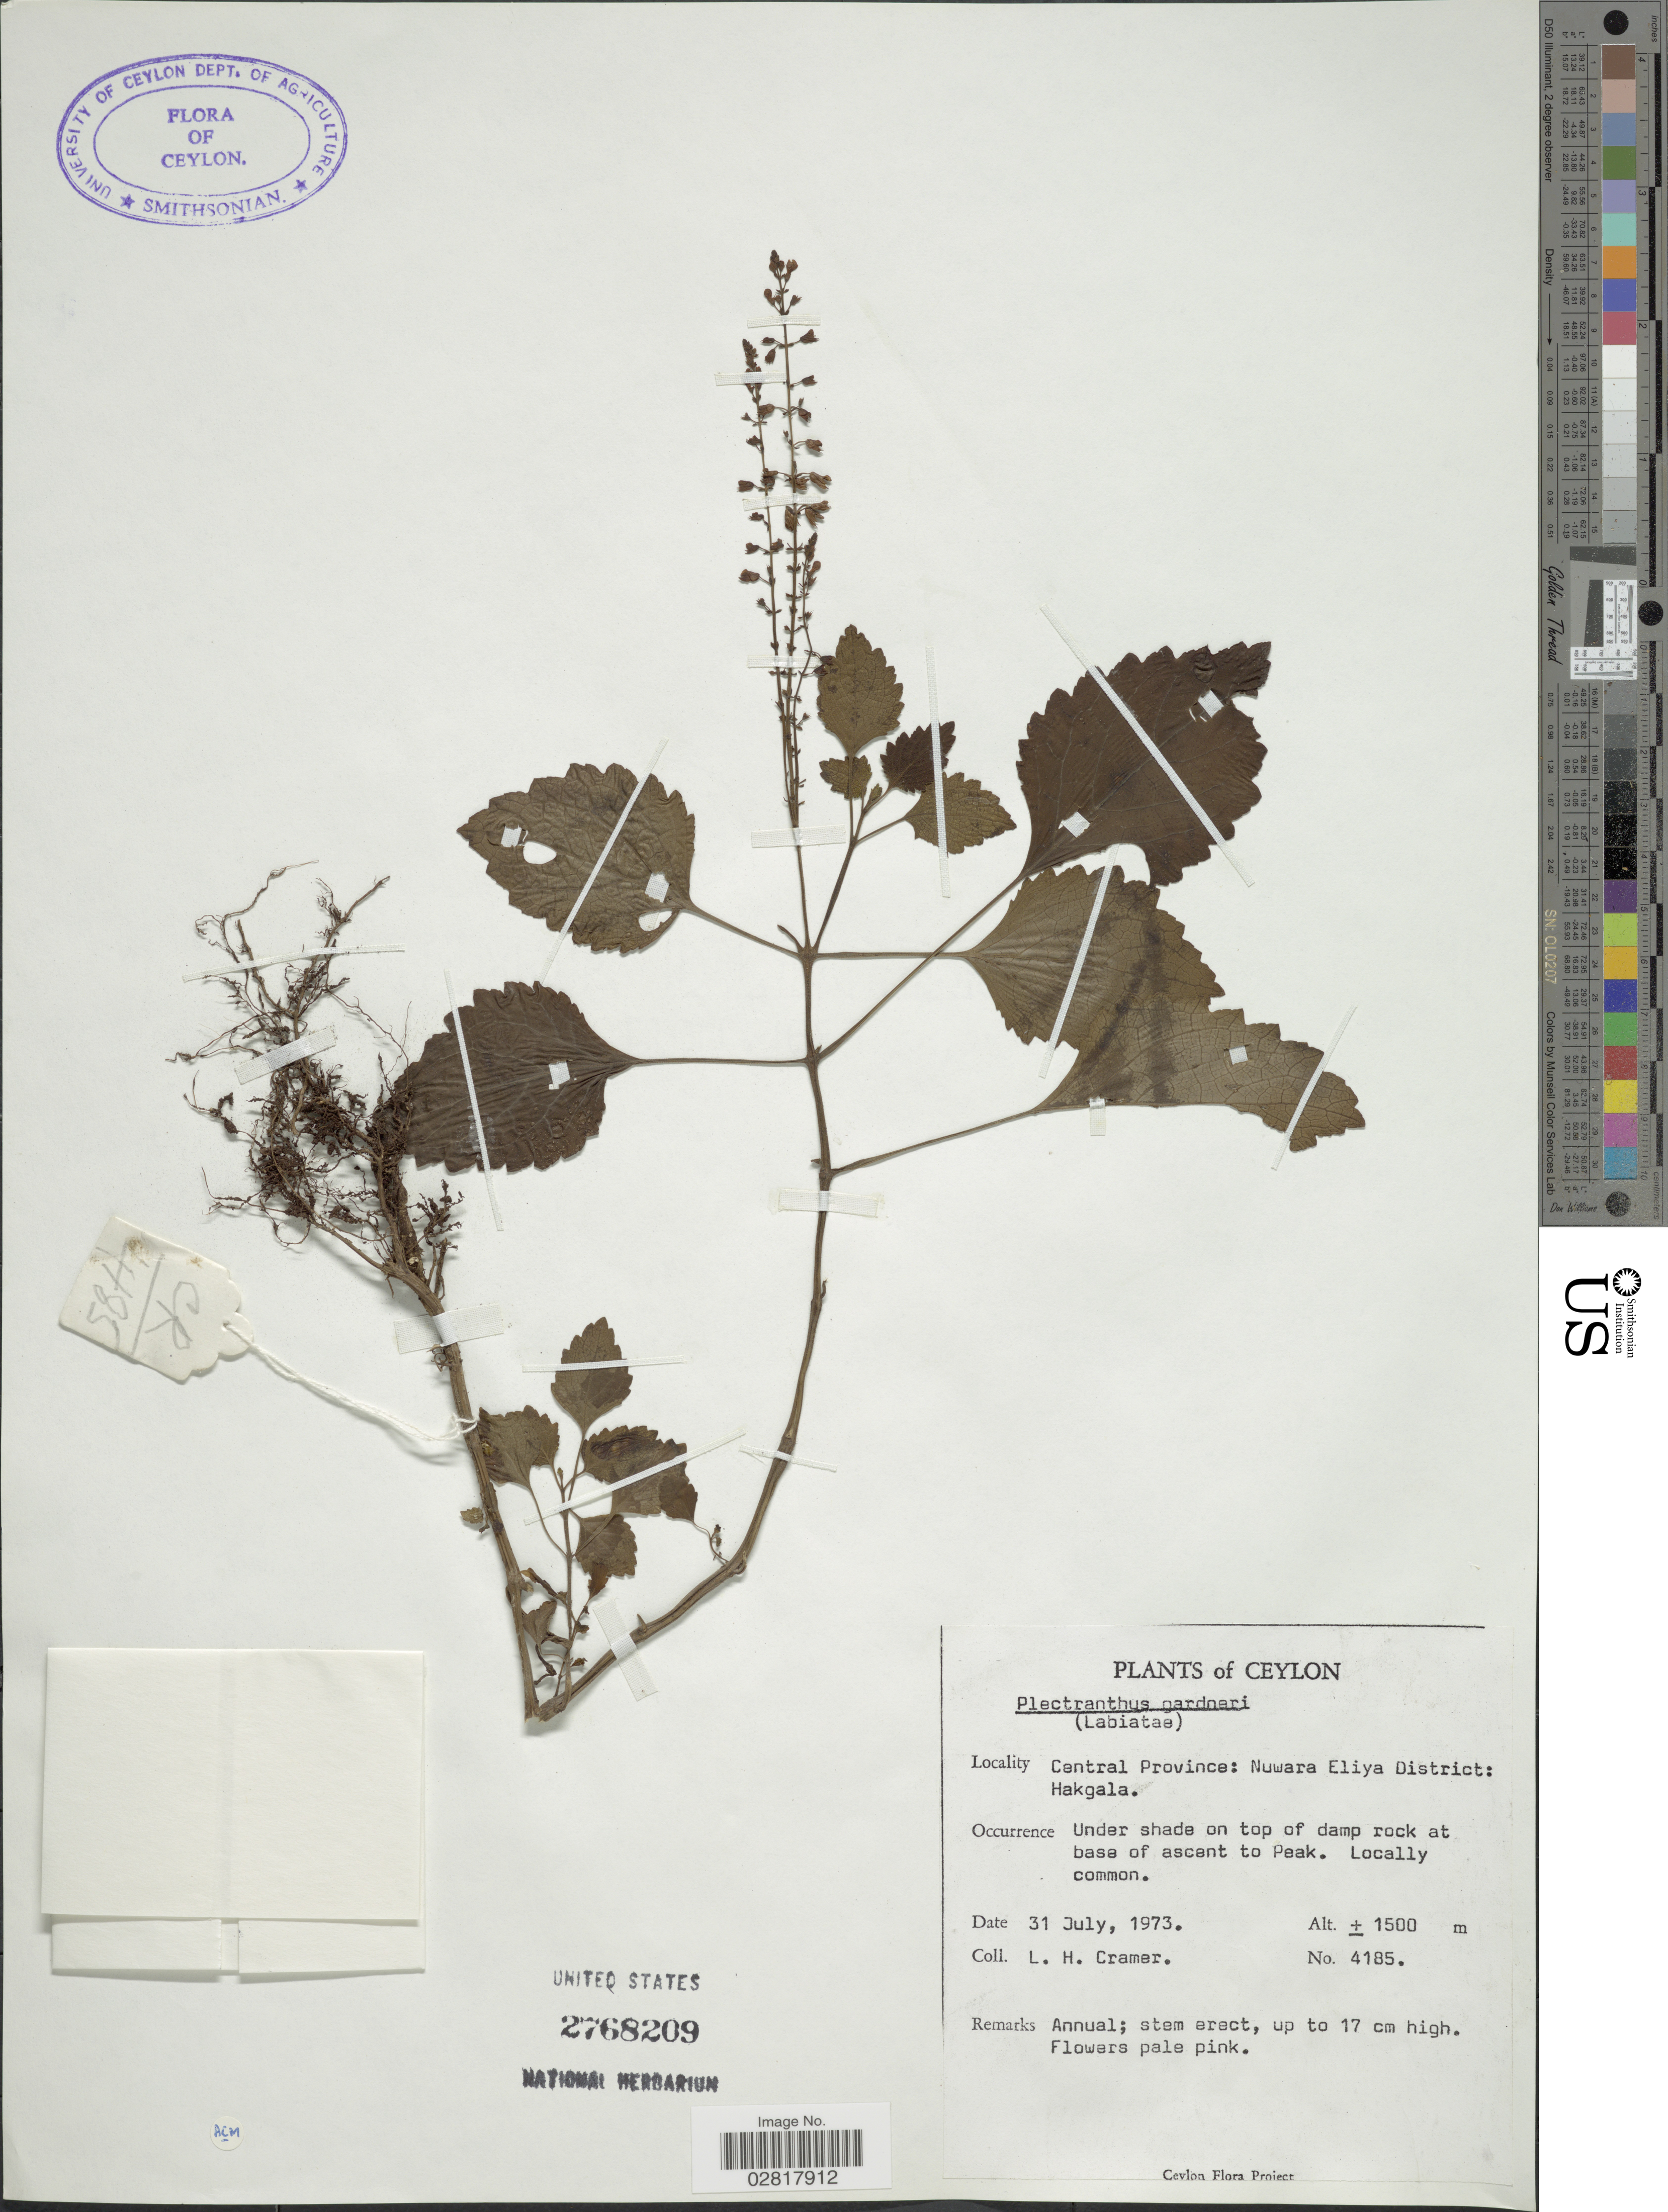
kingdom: Plantae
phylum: Tracheophyta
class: Magnoliopsida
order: Lamiales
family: Lamiaceae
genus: Plectranthus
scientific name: Plectranthus gardneri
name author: Thwaites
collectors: L. H. Cramer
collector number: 4185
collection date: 1973-07-31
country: Sri Lanka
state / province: Central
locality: Nuwara Eliya District: Hakgala. Under shade on top of damp rock at base of ascent to Peak.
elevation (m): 1500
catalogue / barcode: US 2768209